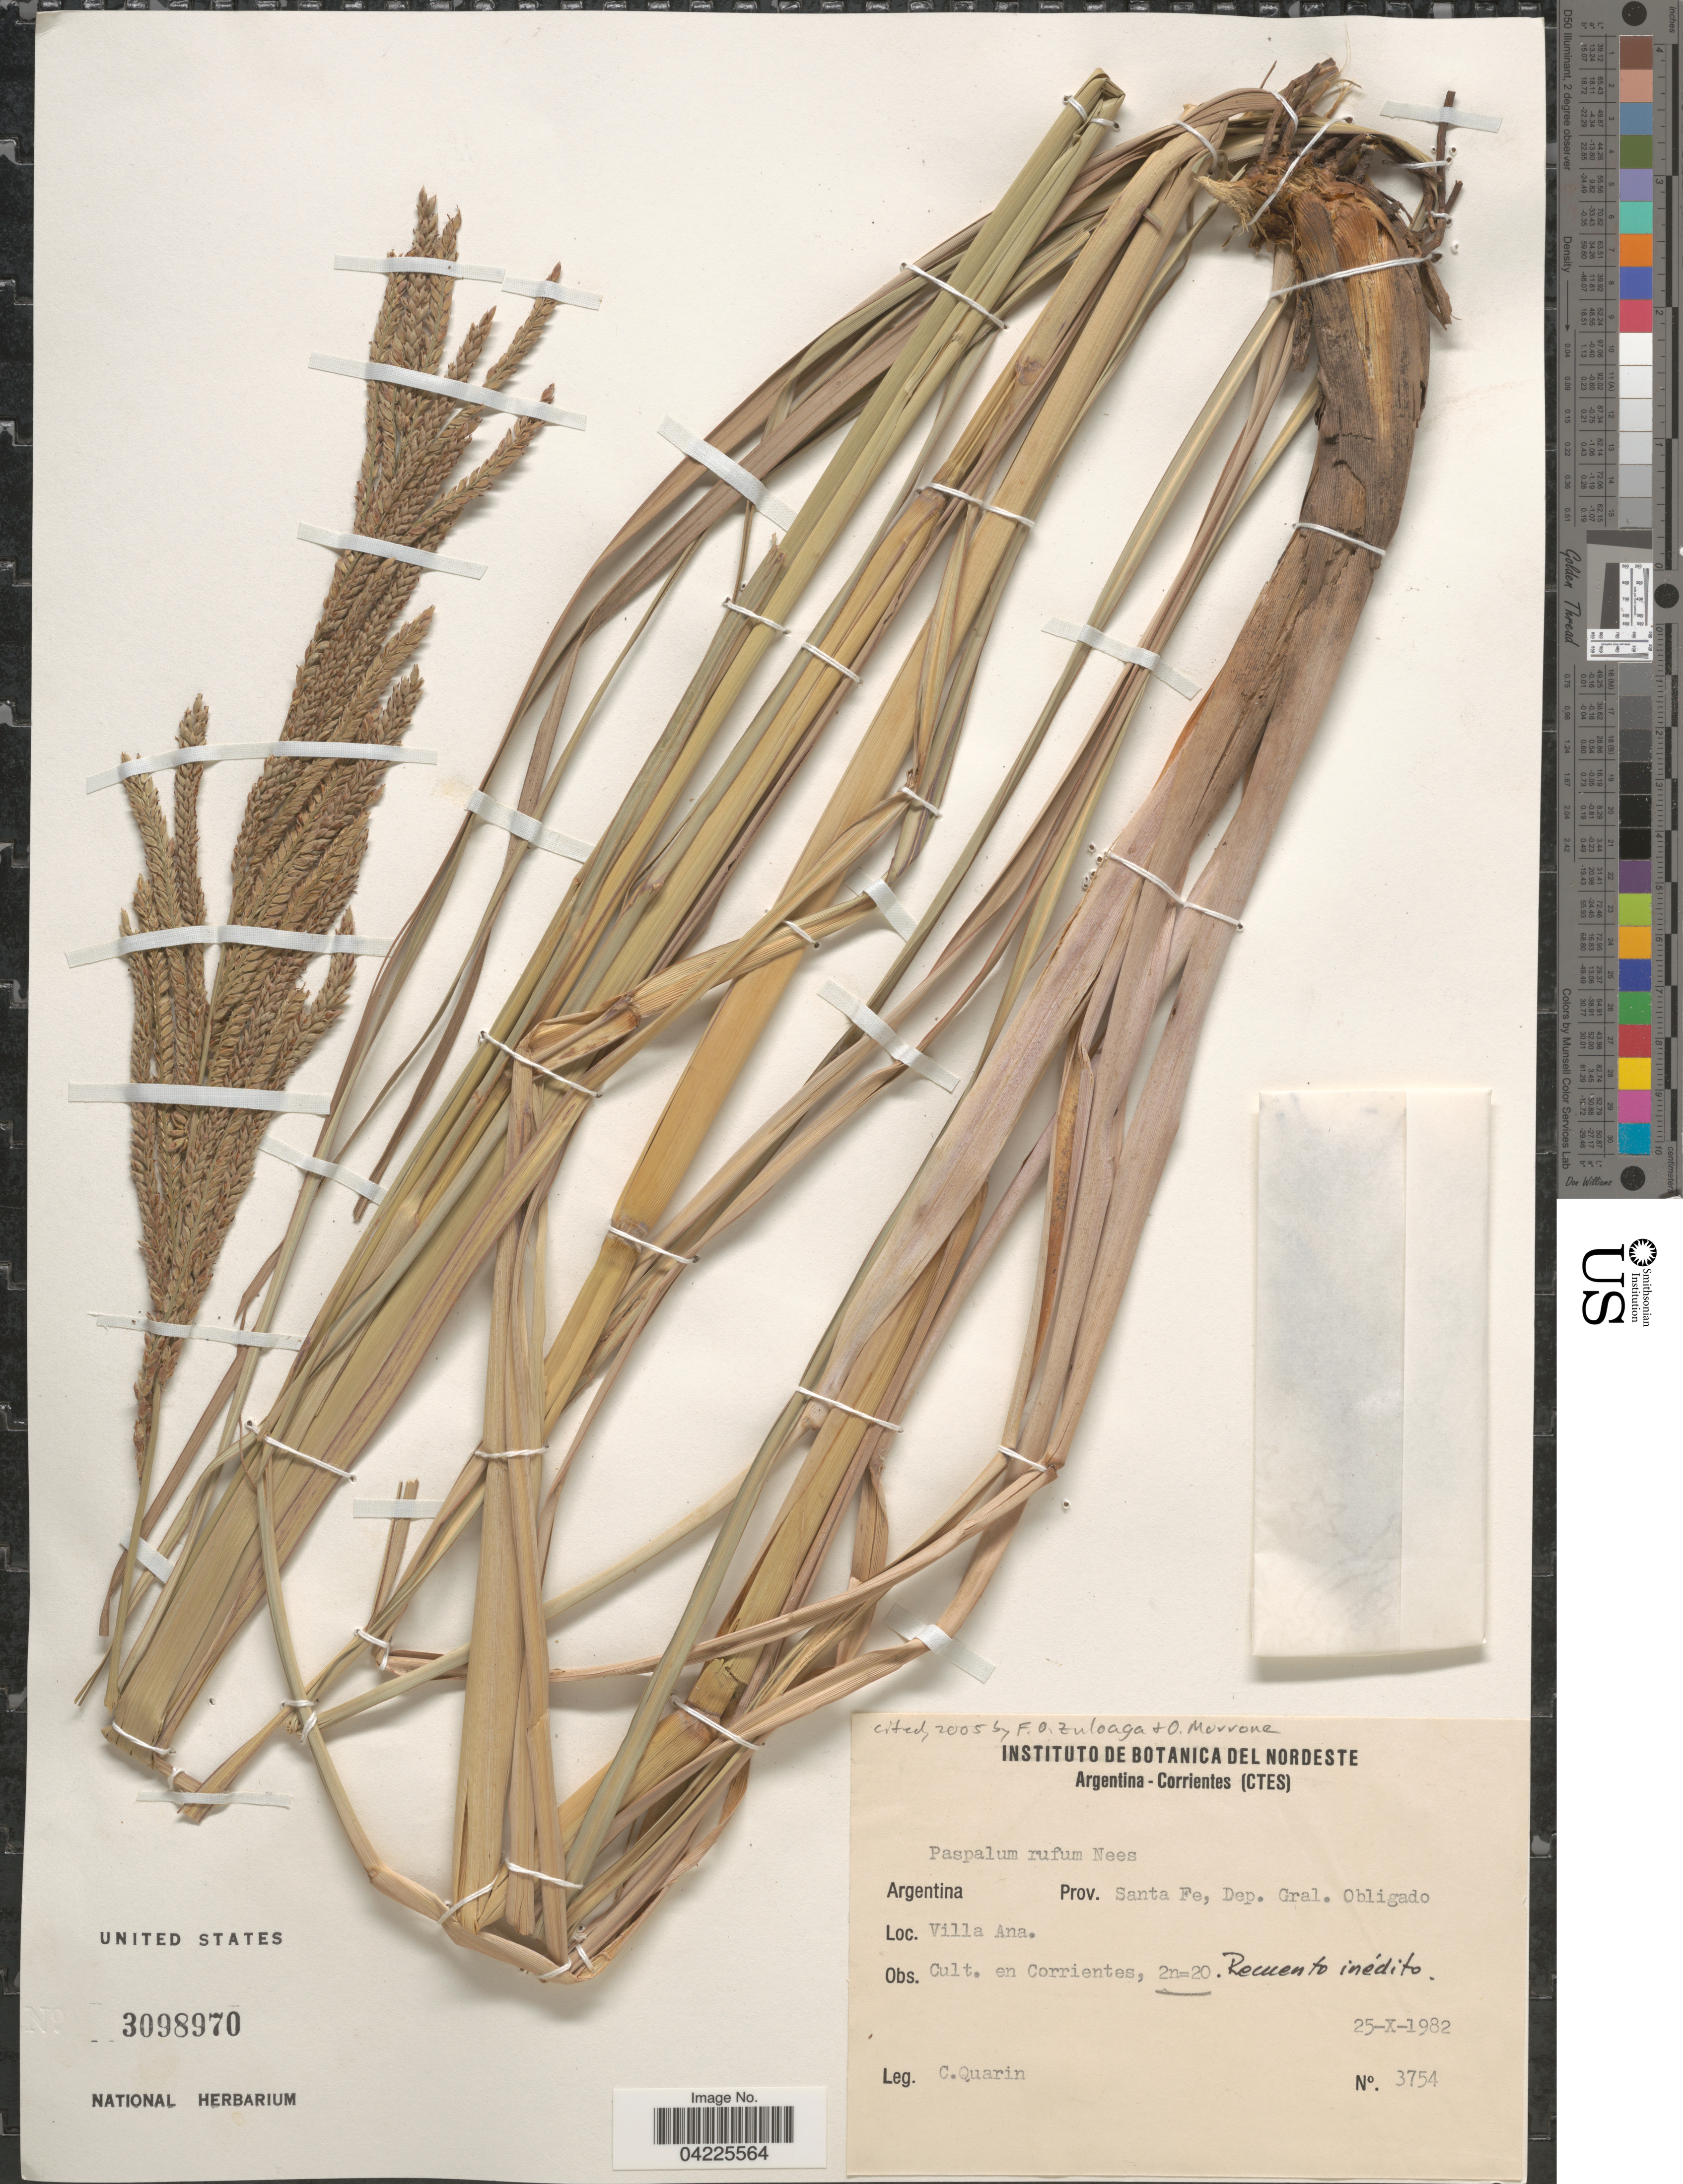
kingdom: Plantae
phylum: Tracheophyta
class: Liliopsida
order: Poales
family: Poaceae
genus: Paspalum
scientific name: Paspalum rufum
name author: Nees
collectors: C. Quarin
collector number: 3754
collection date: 1982-10-25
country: Argentina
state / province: Corrientes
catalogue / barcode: US 3098970